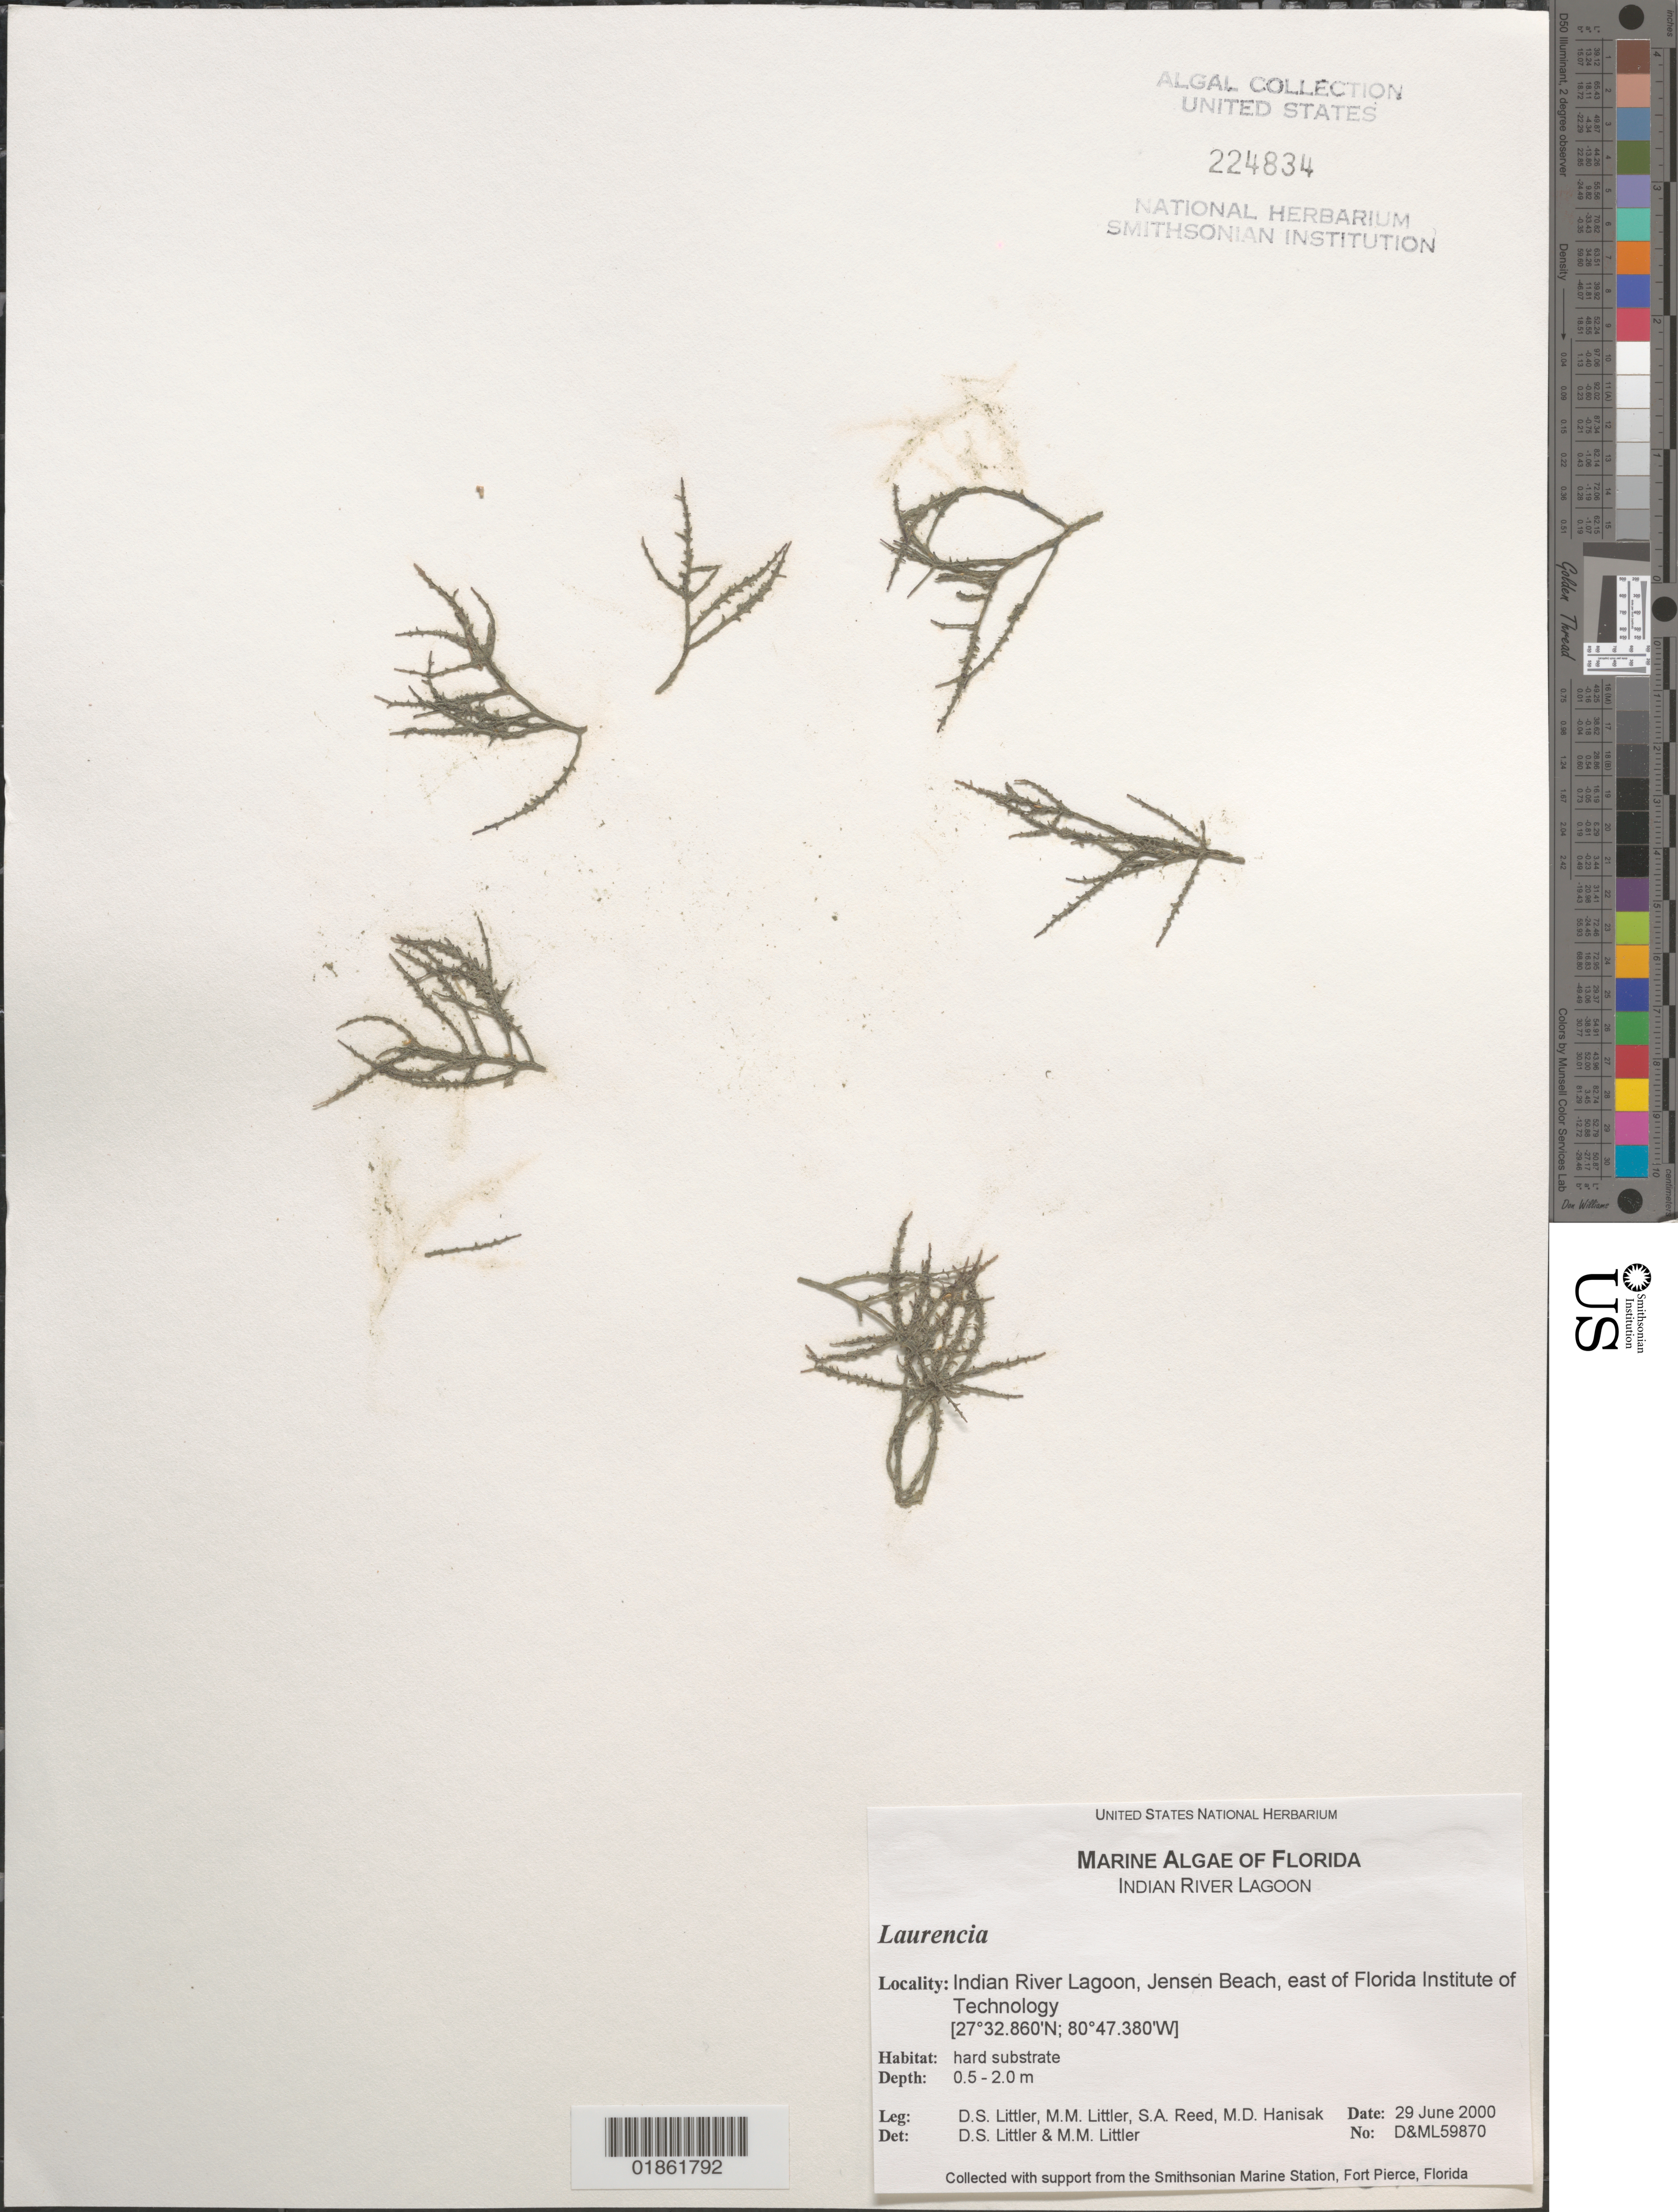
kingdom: Plantae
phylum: Rhodophyta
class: Florideophyceae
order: Ceramiales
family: Rhodomelaceae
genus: Laurencia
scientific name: Laurencia sp.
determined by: Littler, D. S.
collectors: D. S. Littler, M. M. Littler, S. Reed & M. Hanisak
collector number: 59870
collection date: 2000-06-29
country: United States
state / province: Florida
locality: Indian River Lagoon, Jensen Beach, east of Florida Institute of Technology.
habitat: Hard substrate.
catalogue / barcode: US 224834